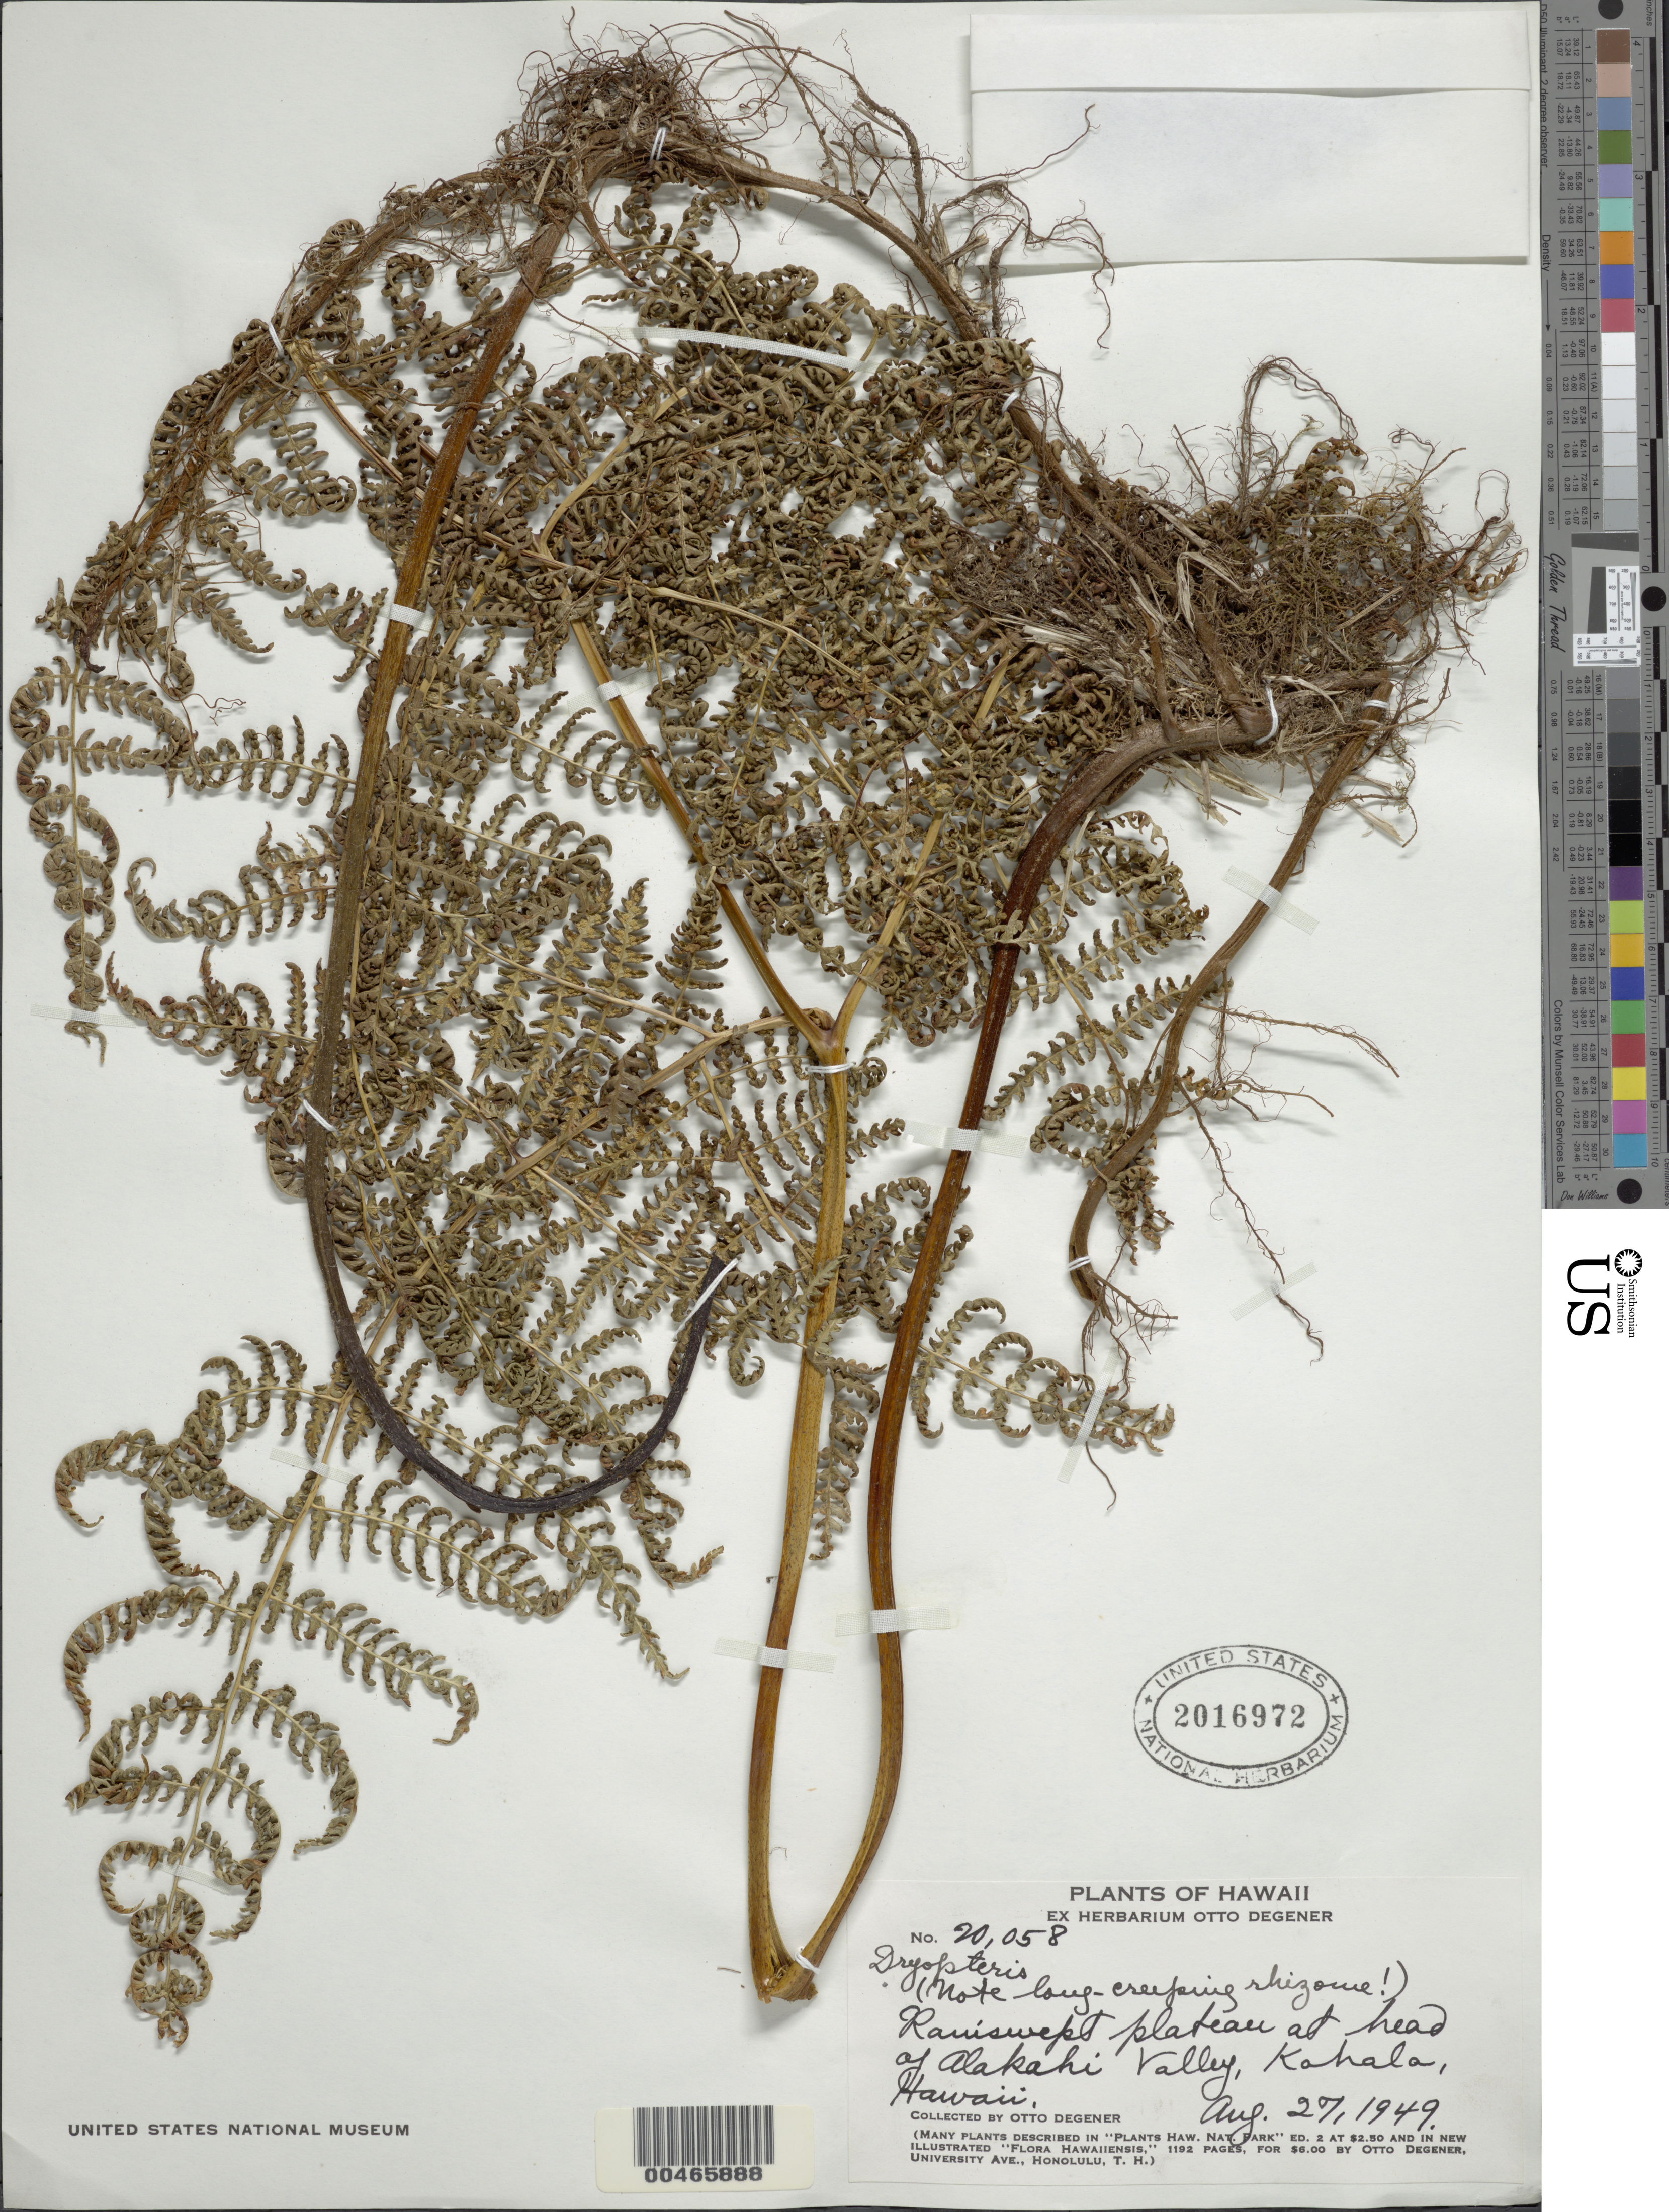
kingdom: Plantae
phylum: Tracheophyta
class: Polypodiopsida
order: Polypodiales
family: Dennstaedtiaceae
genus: Hypolepis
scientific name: Hypolepis punctata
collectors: O. Degener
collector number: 20058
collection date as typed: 27 Aug 1949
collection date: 1949-08-27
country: United States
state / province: Hawaii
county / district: Hawaii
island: Hawaii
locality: Rainswept plateau at head of Alakahi Valley, Kahala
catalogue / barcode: US 2016972